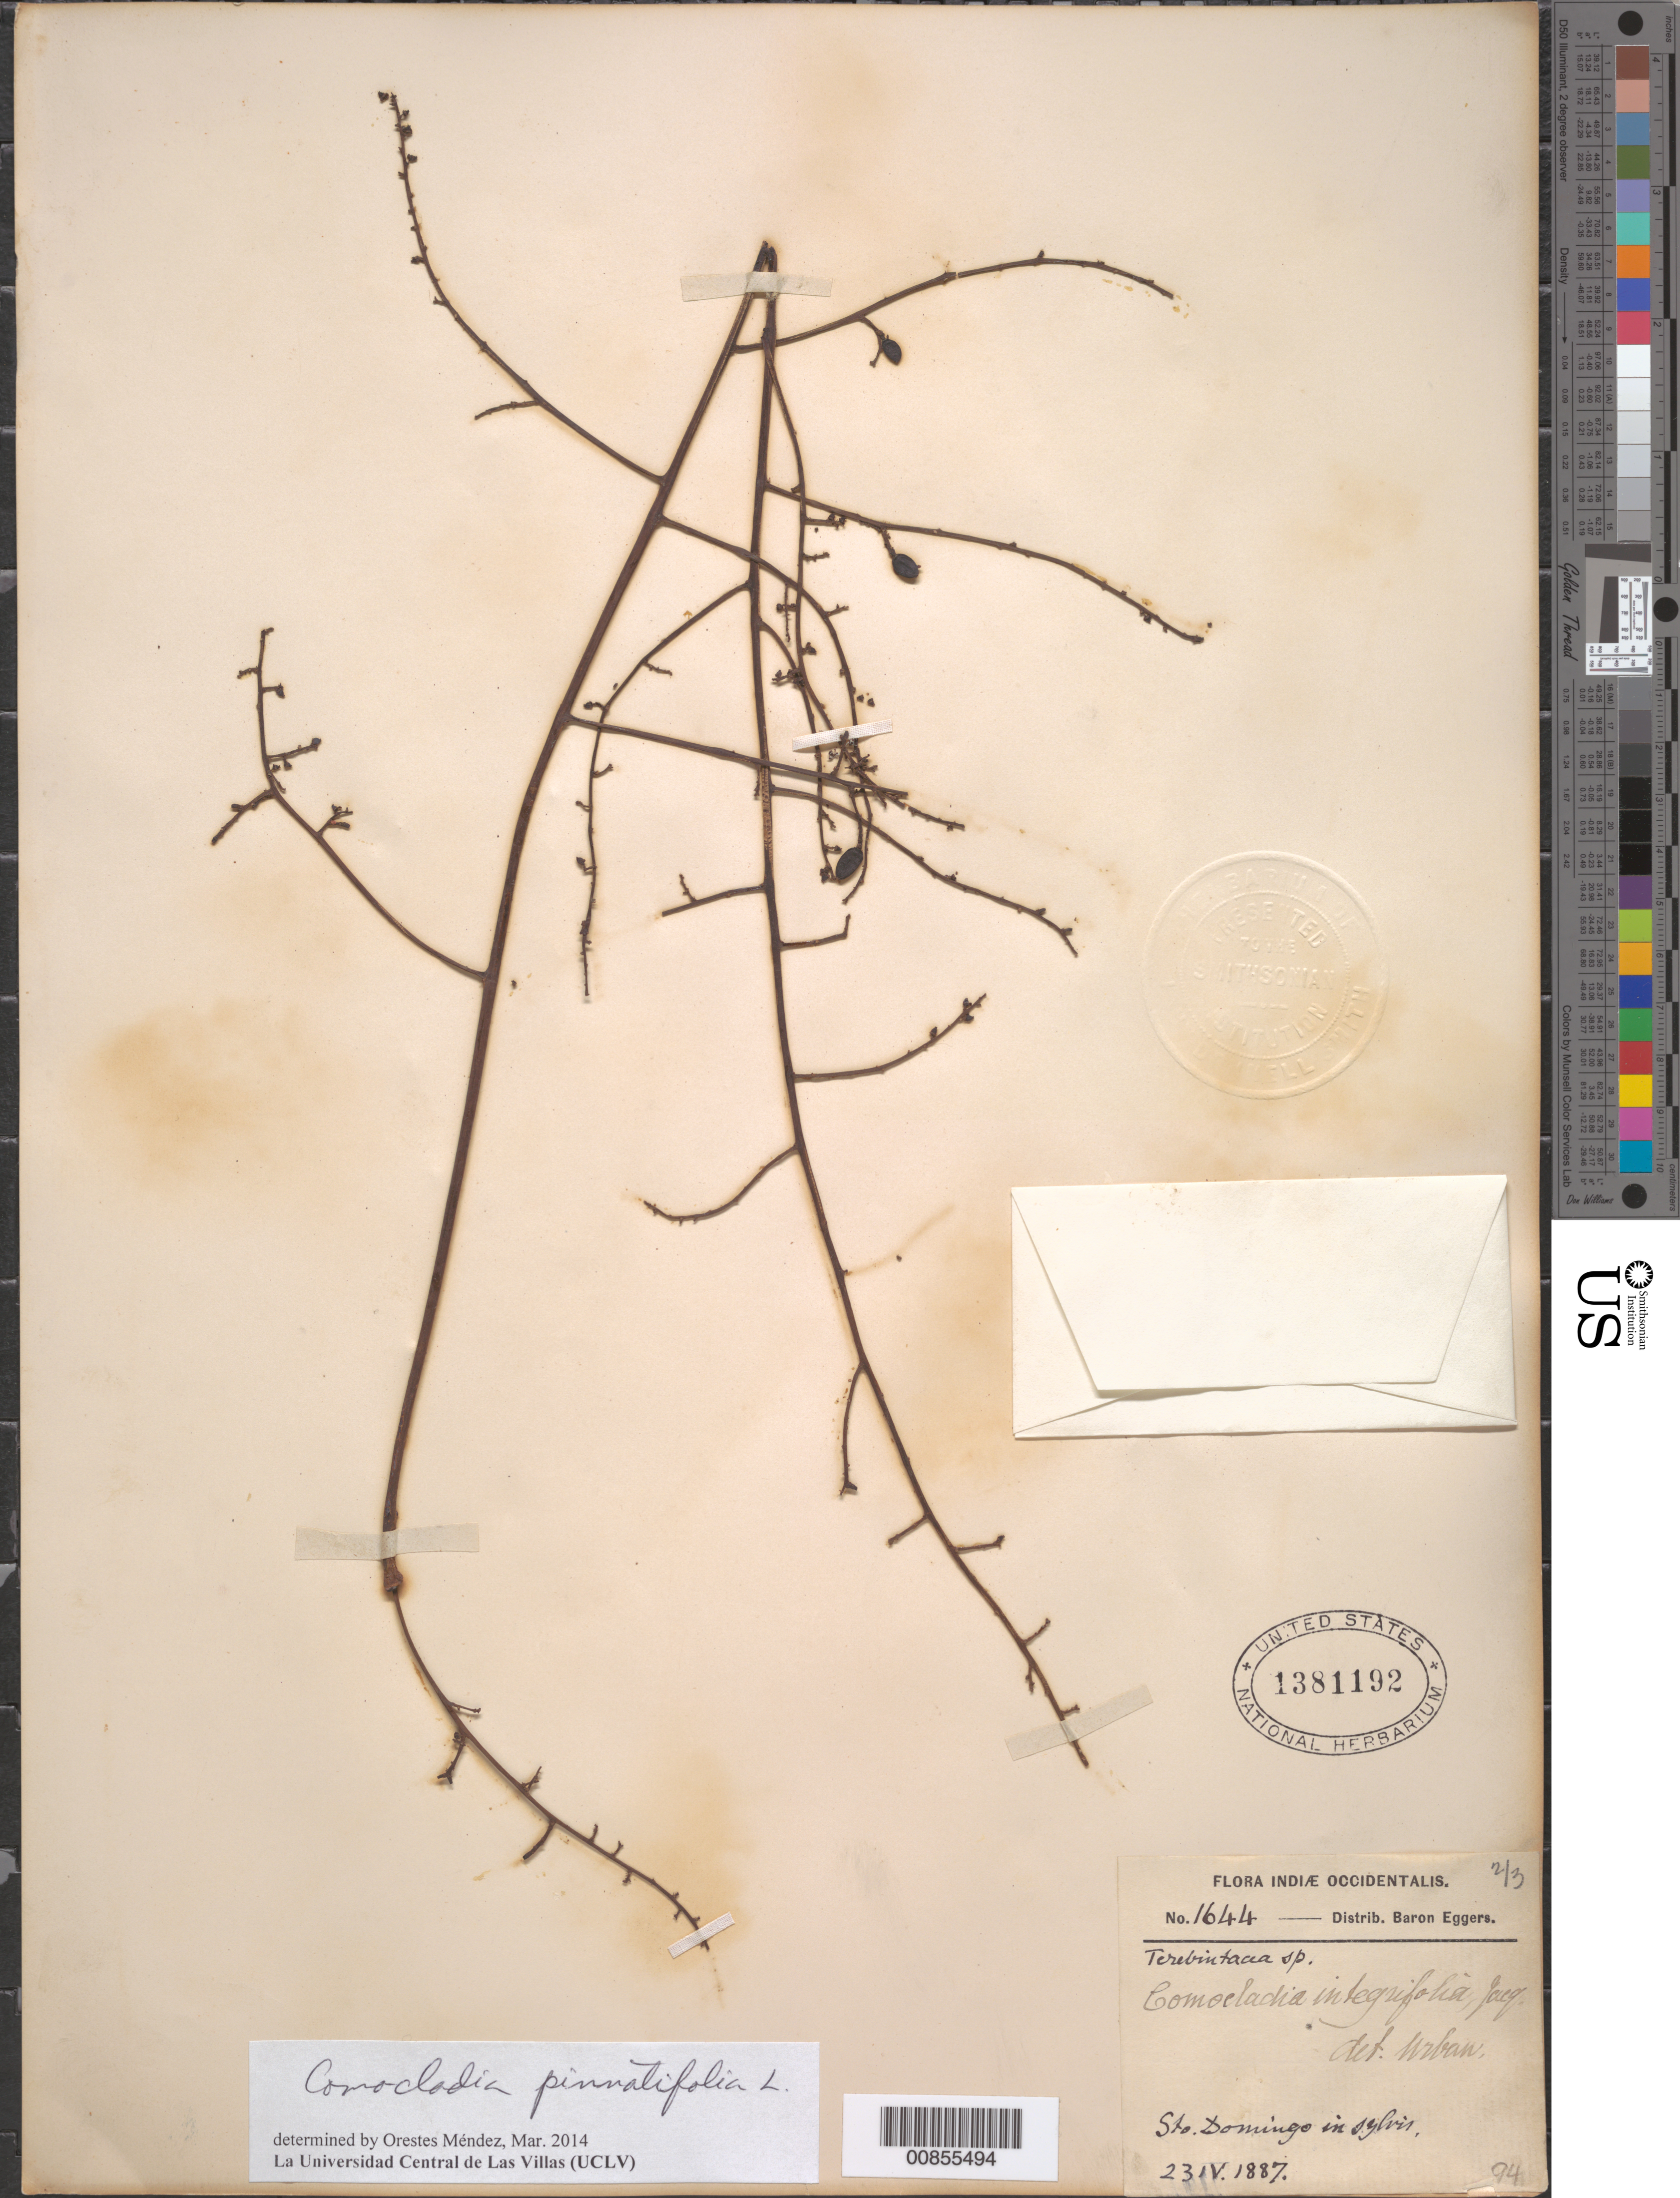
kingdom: Plantae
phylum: Tracheophyta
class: Magnoliopsida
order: Sapindales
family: Anacardiaceae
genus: Comocladia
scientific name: Comocladia pinnatifolia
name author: L.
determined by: Méndez, Orestes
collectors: H. F. A. von Eggers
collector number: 1644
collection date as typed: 23 Apr 1887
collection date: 1887-04-23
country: Dominican Republic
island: Hispaniola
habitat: In sylvis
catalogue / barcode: US 1381192